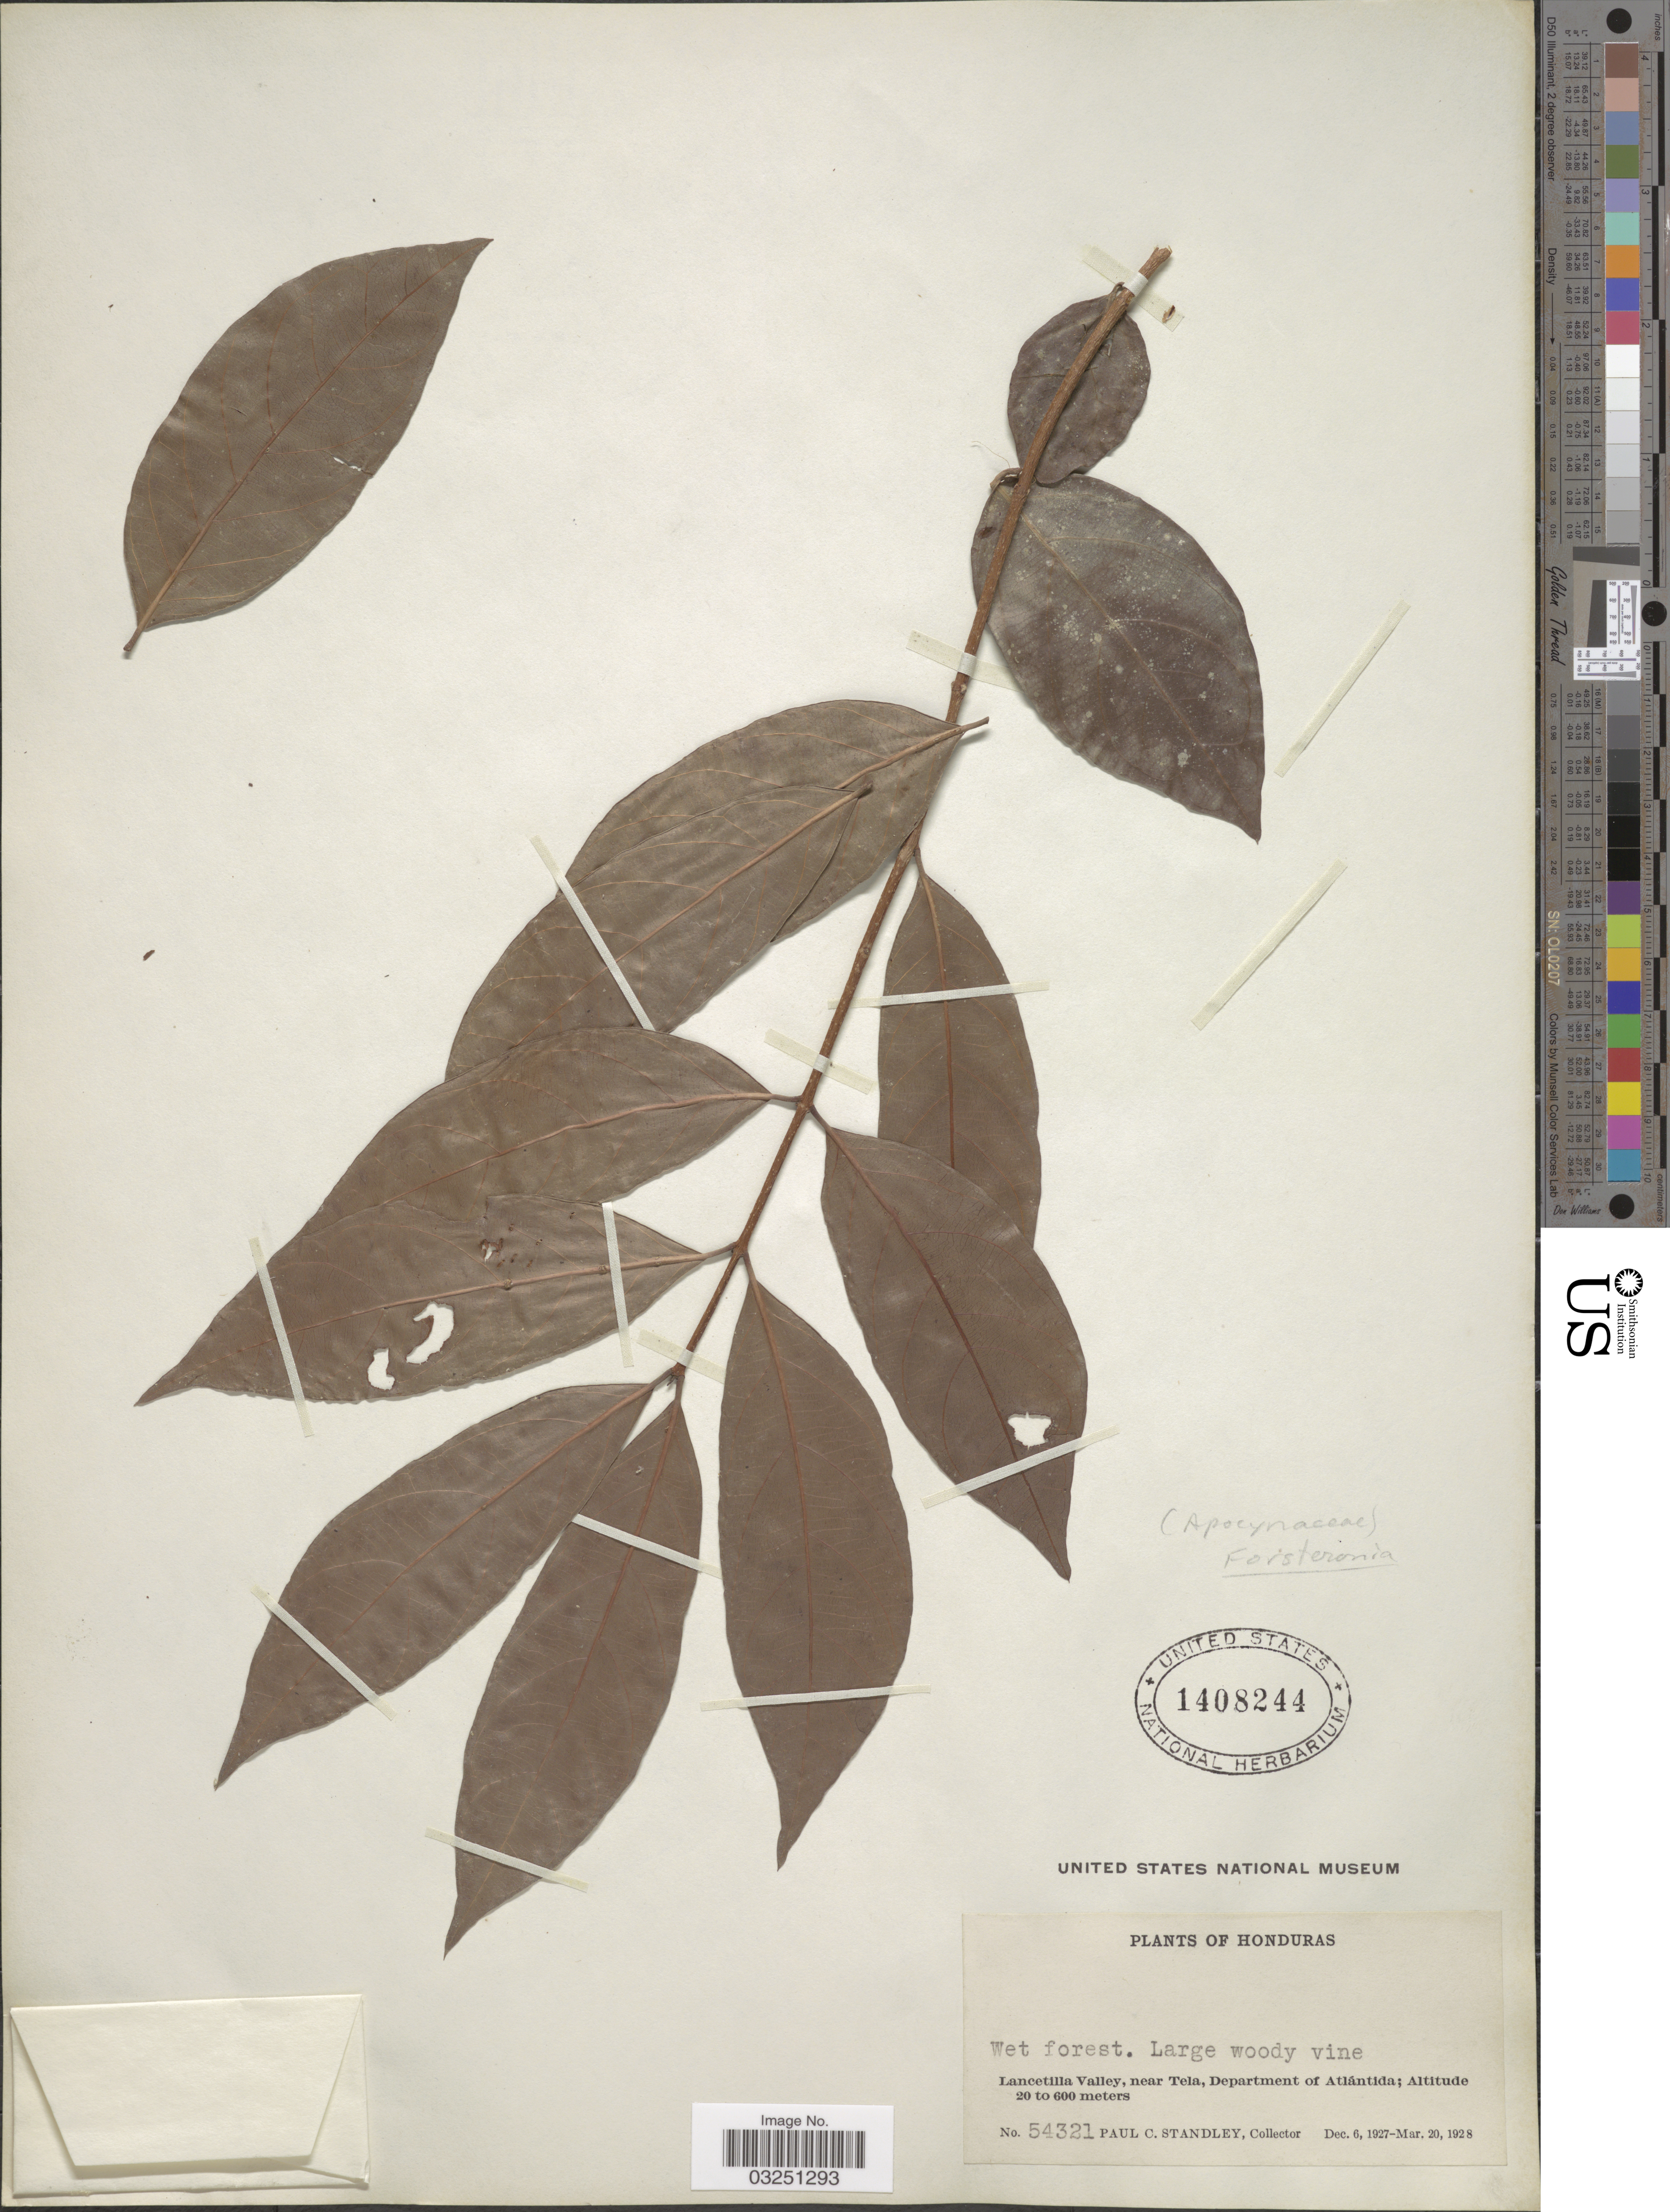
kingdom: Plantae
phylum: Tracheophyta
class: Magnoliopsida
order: Gentianales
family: Apocynaceae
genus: Forsteronia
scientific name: Forsteronia sp.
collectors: P. C. Standley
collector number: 54321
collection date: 1927-12-06/1928-03-20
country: Honduras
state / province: Atlántida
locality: Lancetilla Valley, near Tela, Department of Atlántida.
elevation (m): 20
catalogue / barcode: US 1408244